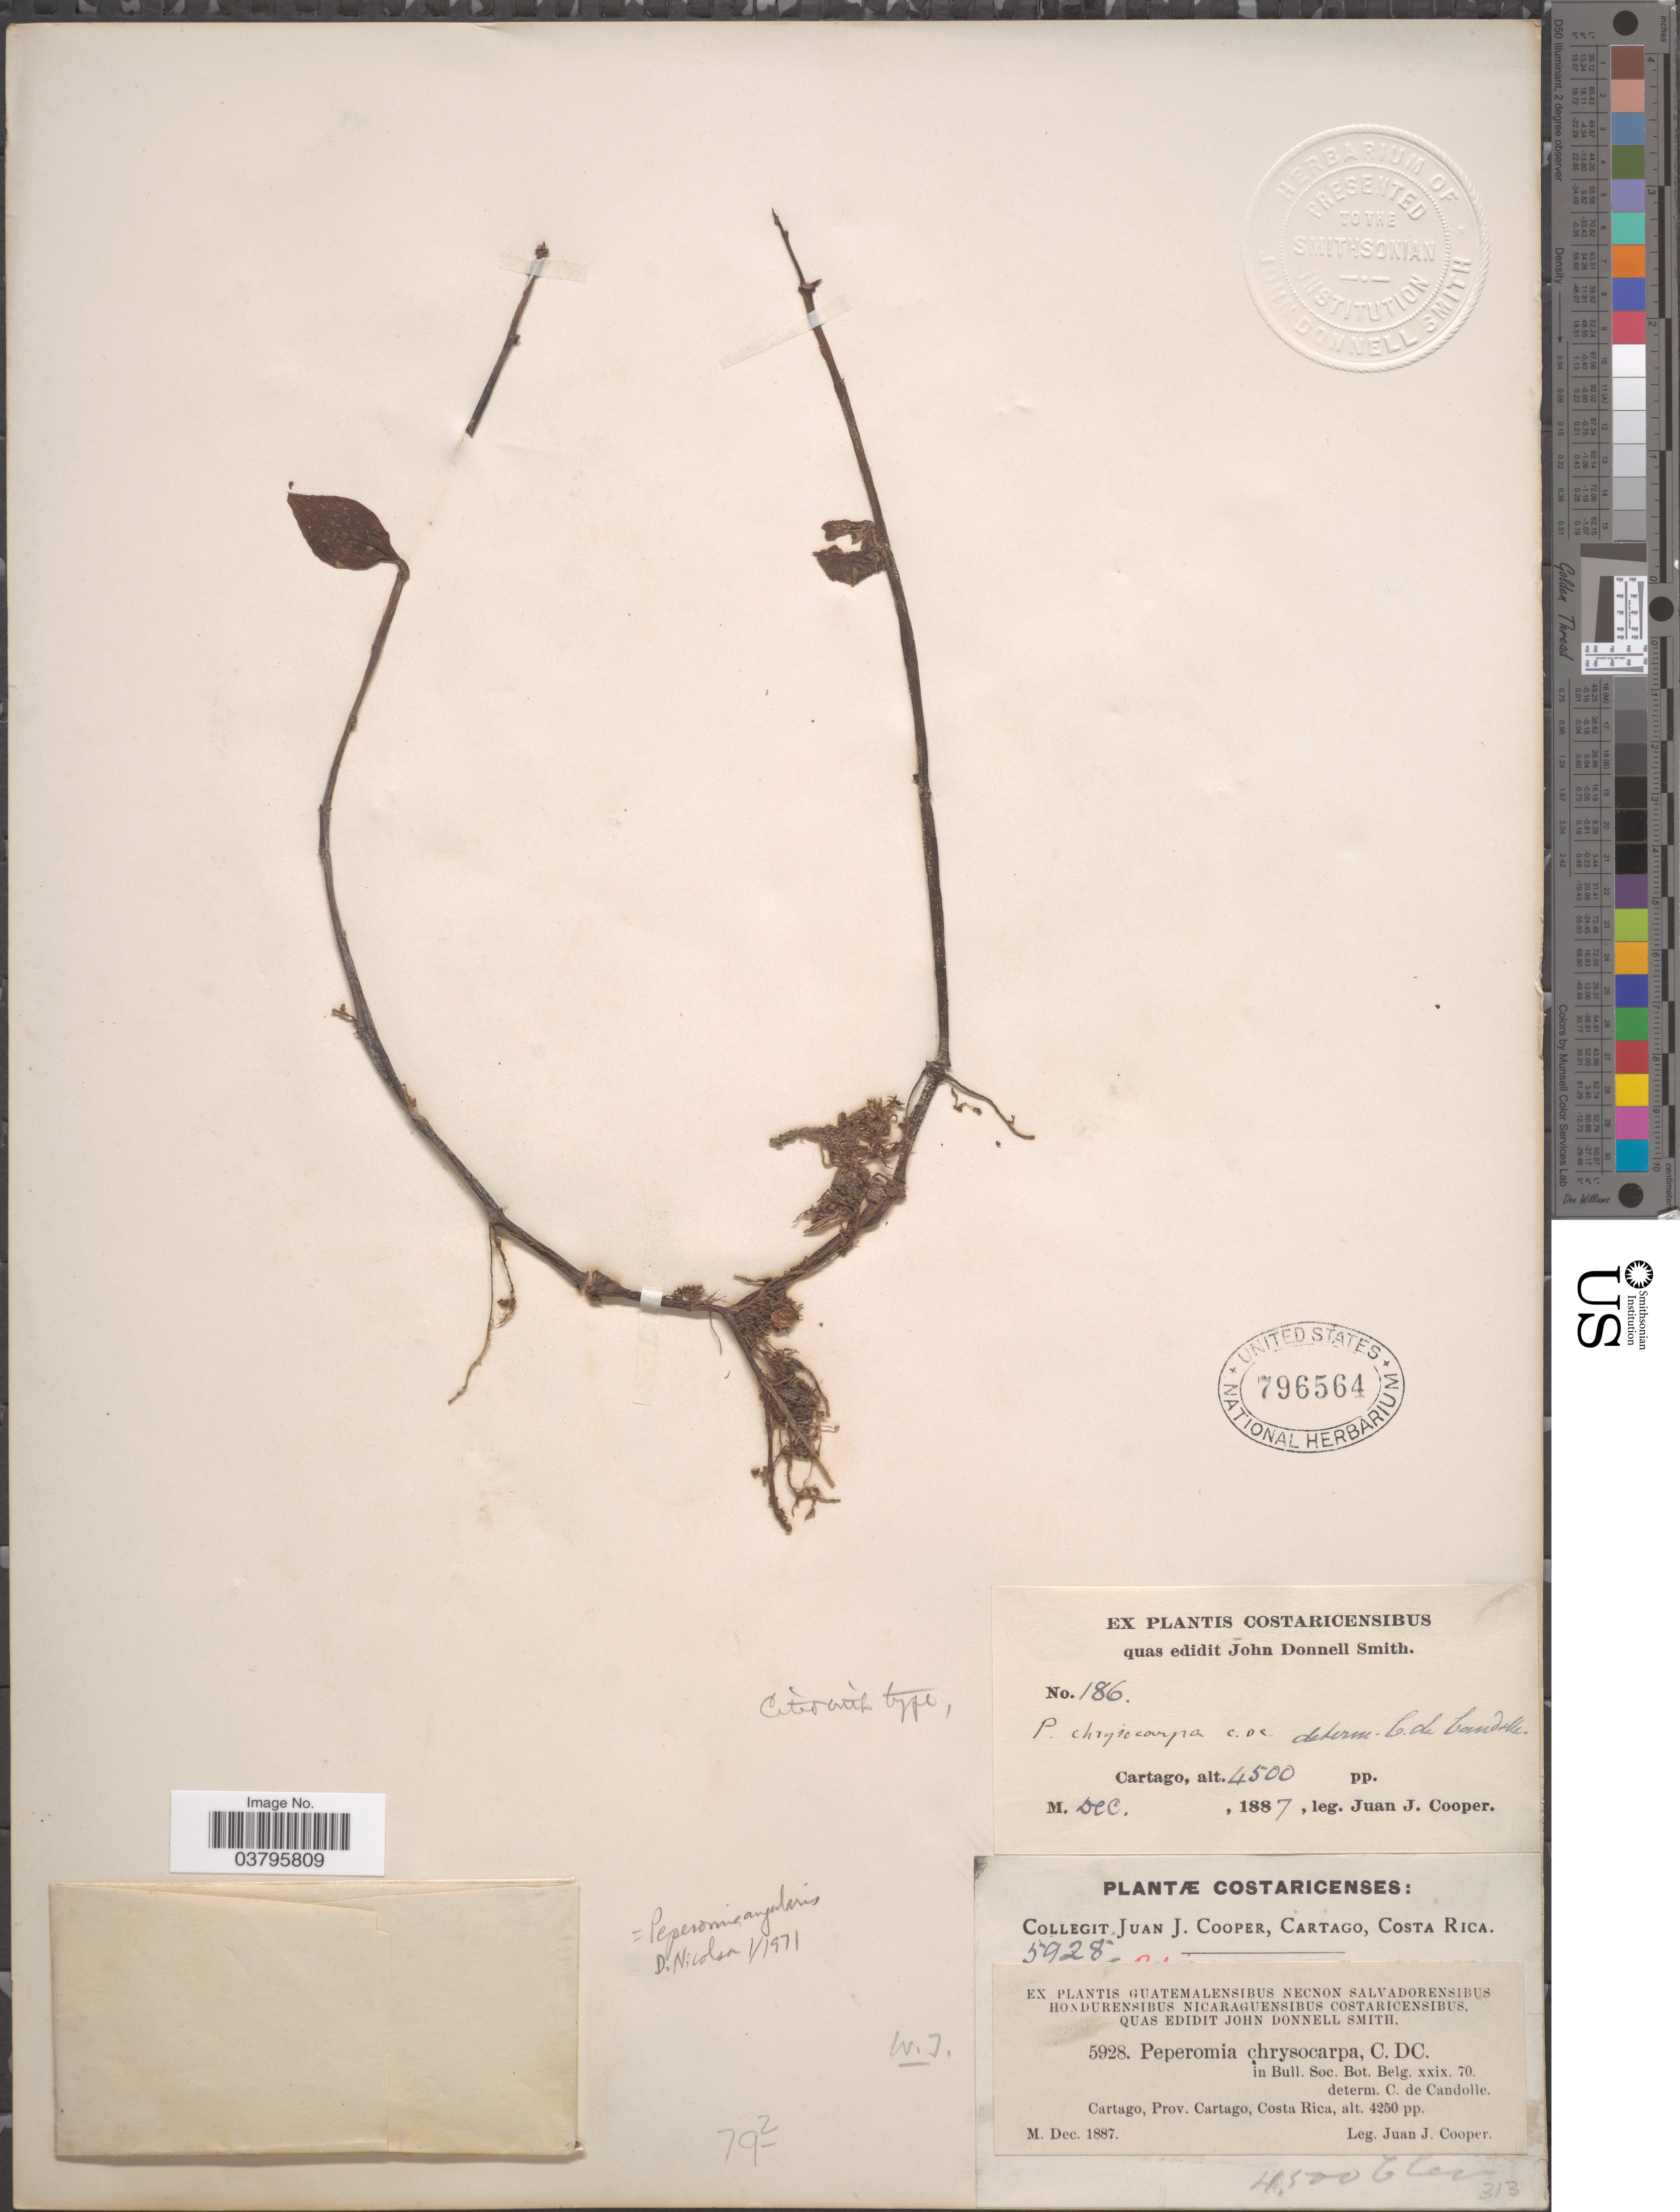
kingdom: Plantae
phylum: Tracheophyta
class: Magnoliopsida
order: Piperales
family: Piperaceae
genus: Peperomia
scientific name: Peperomia san-joseana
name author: C. DC.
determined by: Jiménez, José Estaban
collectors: J. J. Cooper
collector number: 5928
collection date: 1887-12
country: Costa Rica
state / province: Cartago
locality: Cartago.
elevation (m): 1295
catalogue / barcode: US 796564